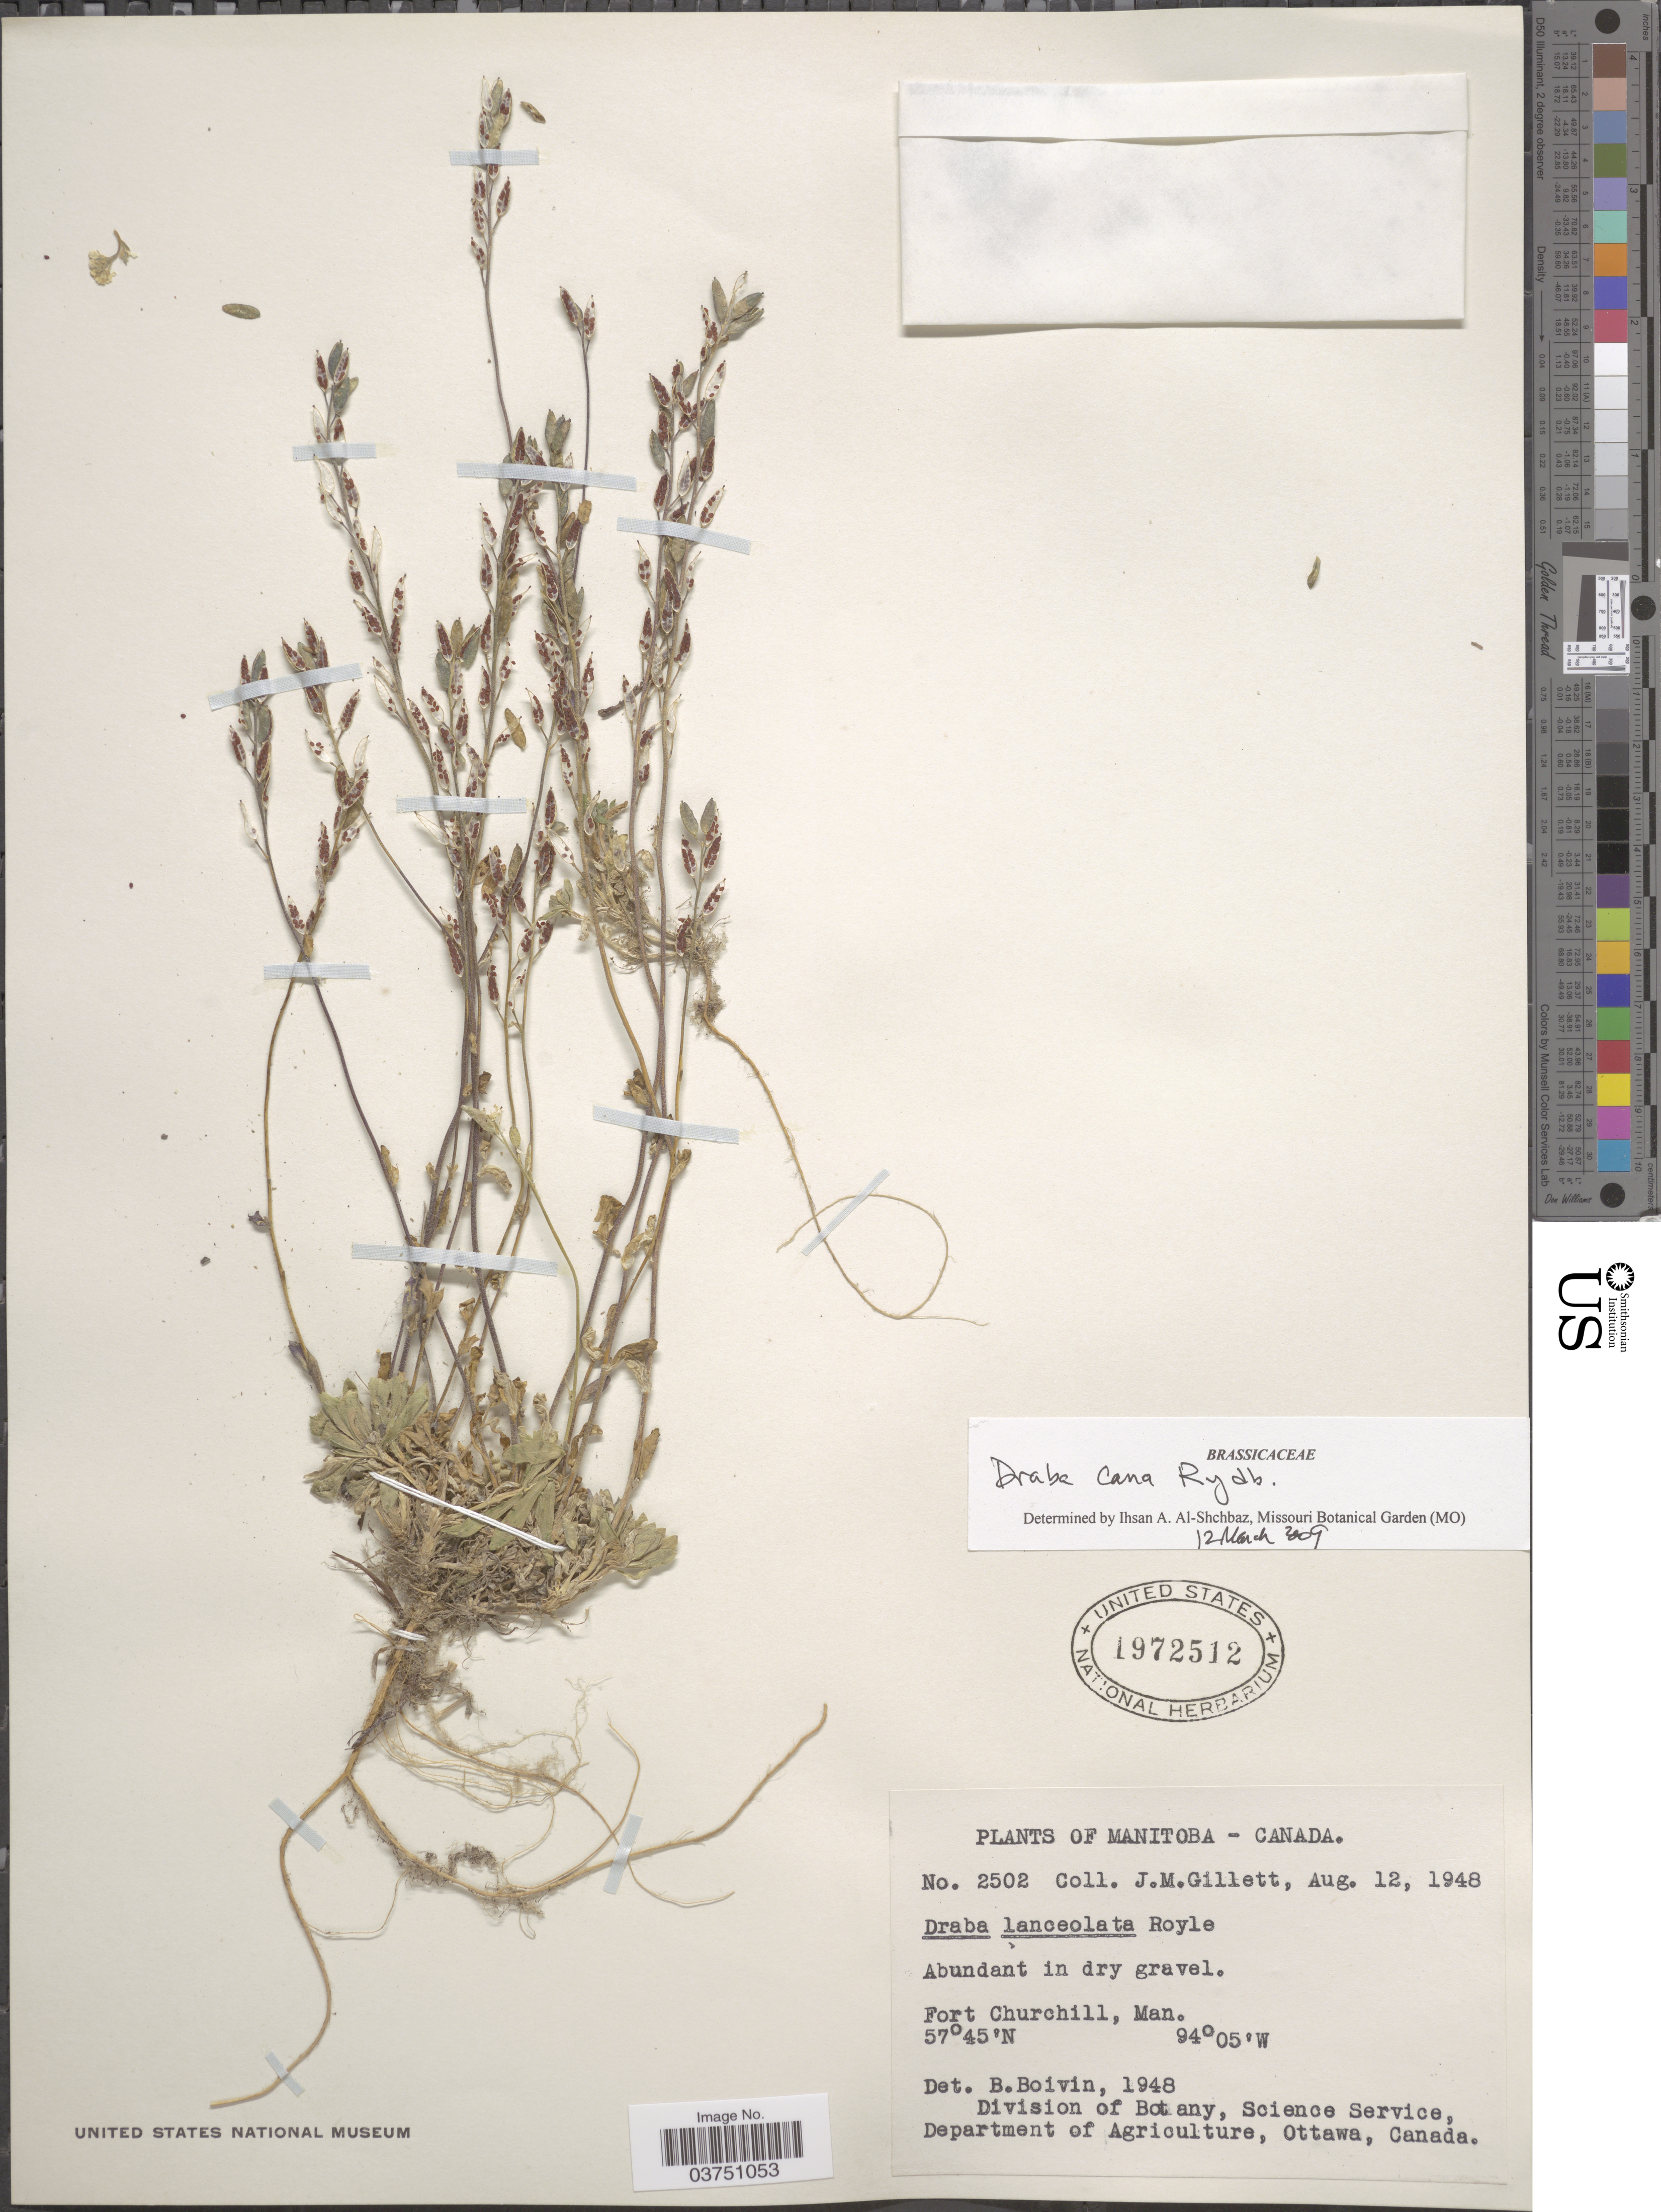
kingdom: Plantae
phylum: Tracheophyta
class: Magnoliopsida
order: Brassicales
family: Brassicaceae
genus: Draba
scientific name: Draba cana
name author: Rydb.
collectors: J. M. Gillett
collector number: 2502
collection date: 1948-08-12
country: Canada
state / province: Manitoba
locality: Fort Churchill.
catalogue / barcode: US 1972512